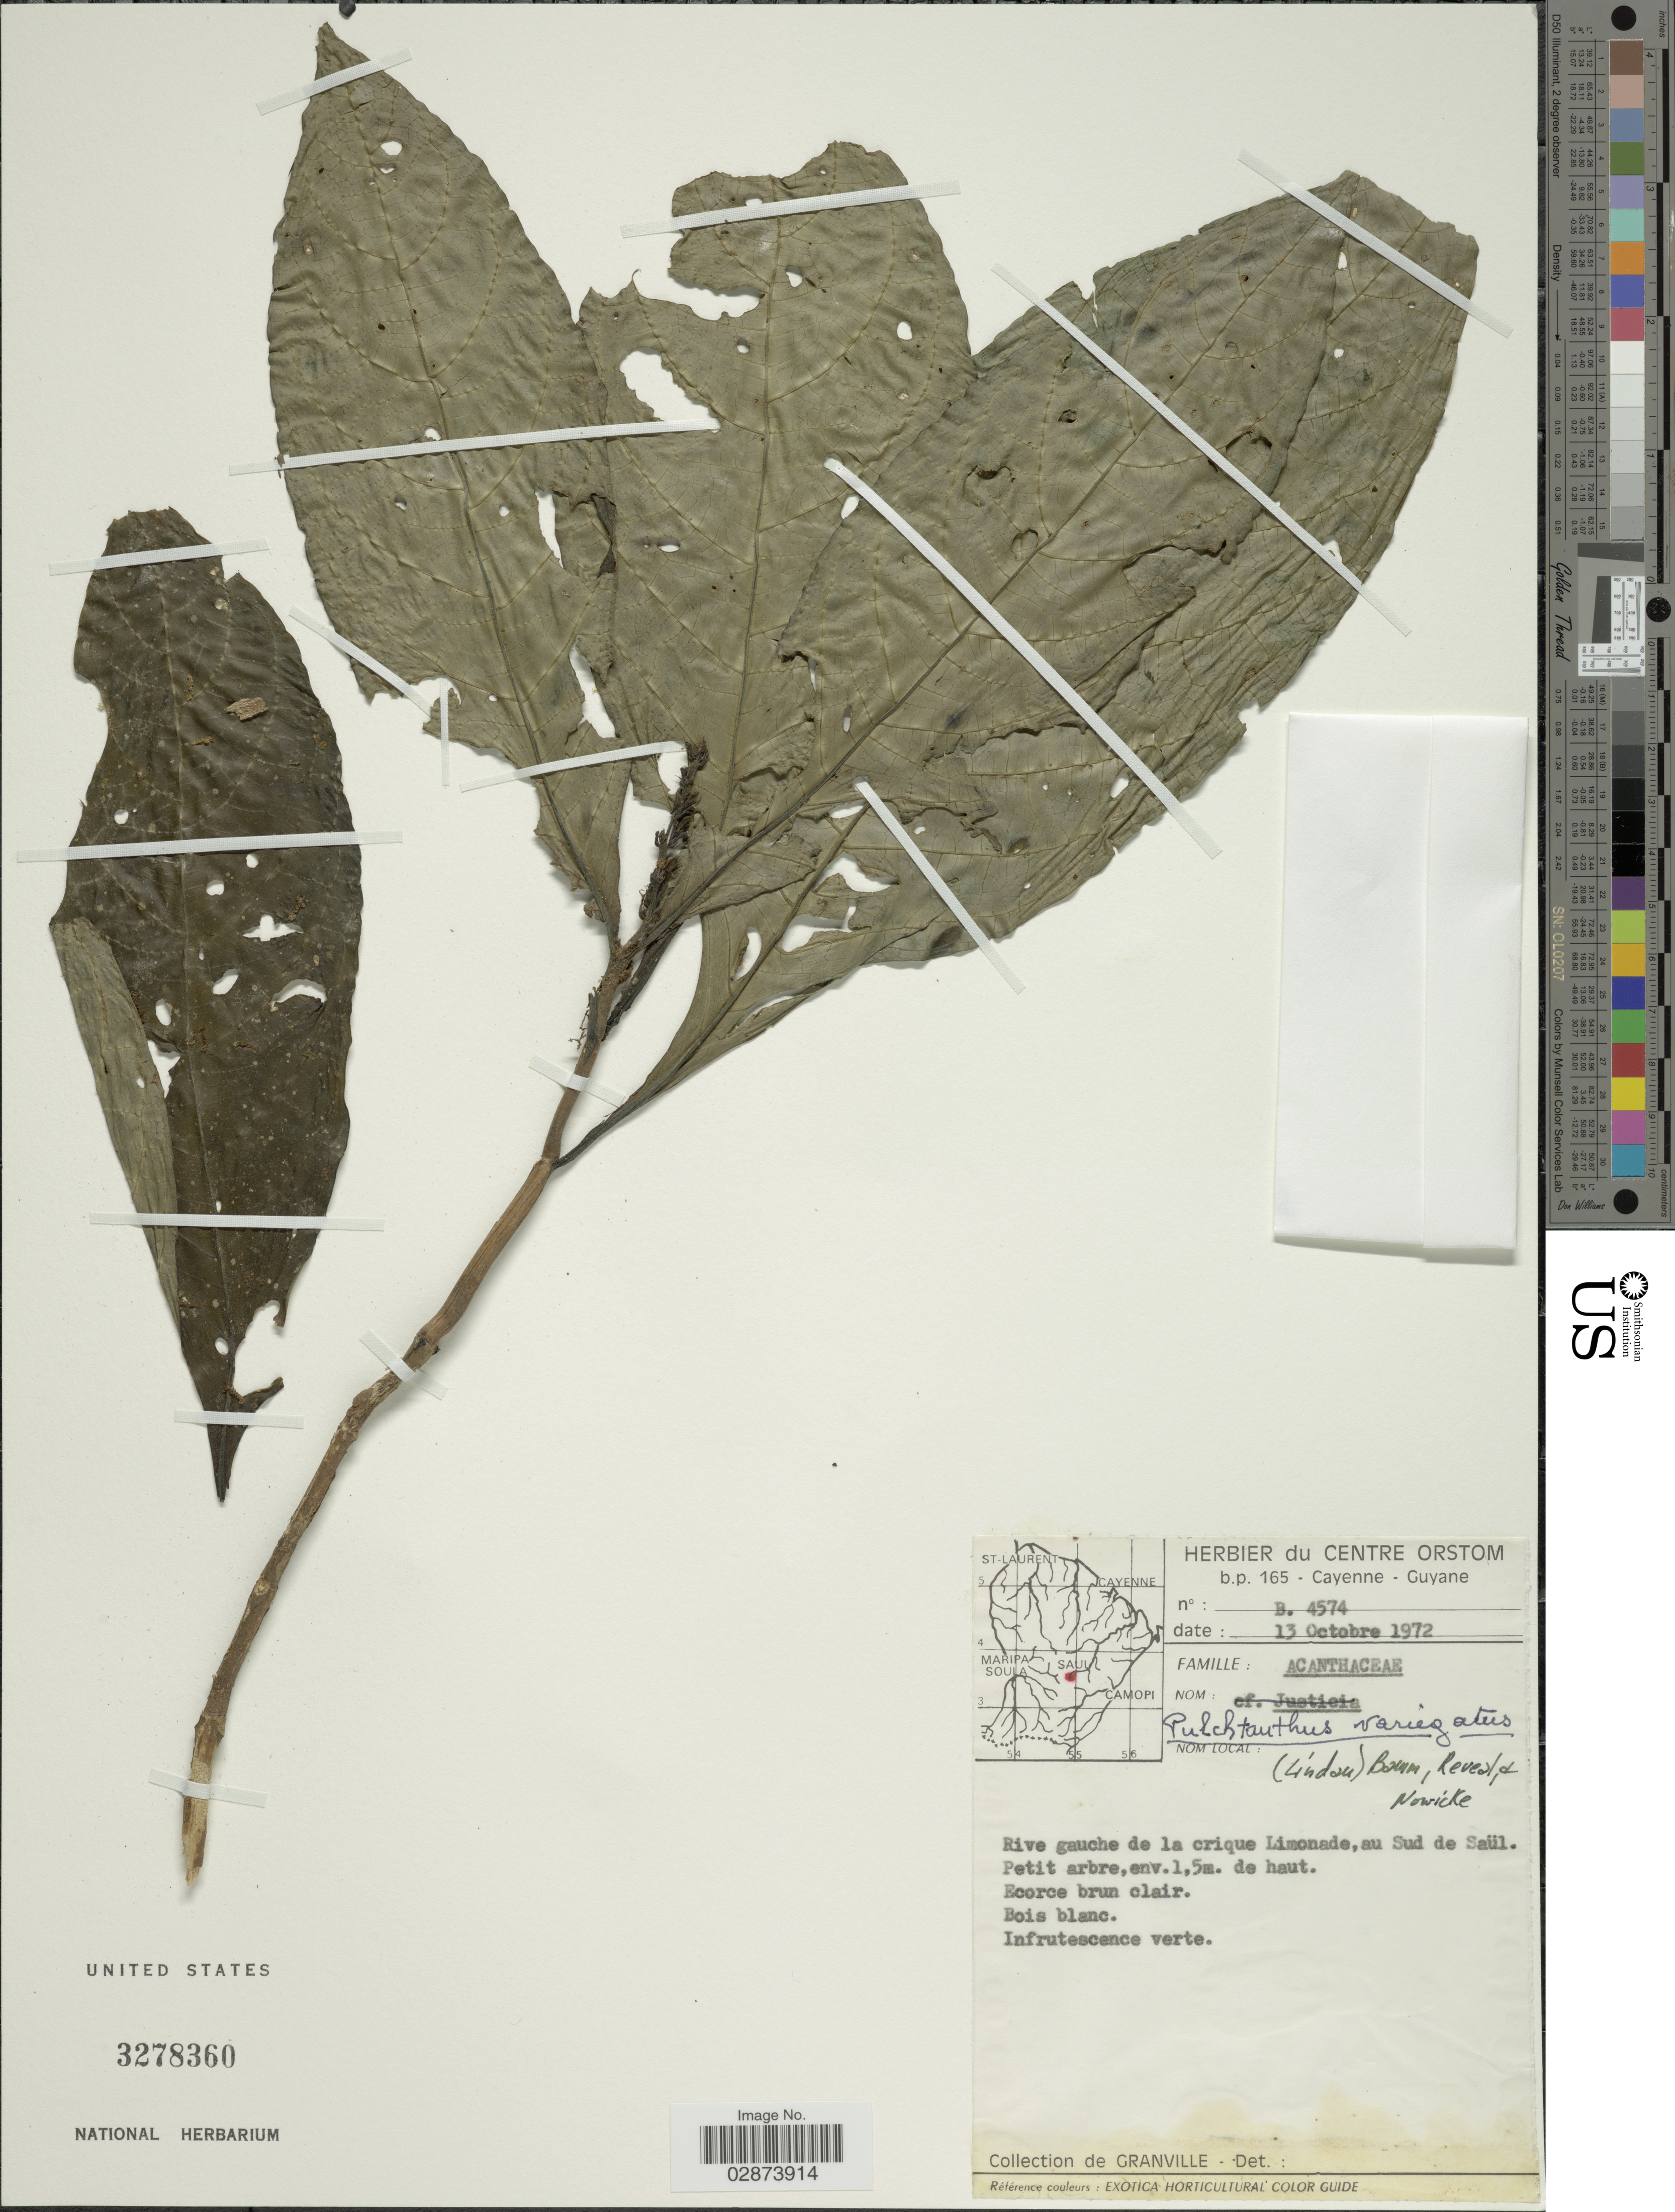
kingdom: Plantae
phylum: Tracheophyta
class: Magnoliopsida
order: Lamiales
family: Acanthaceae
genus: Pulchranthus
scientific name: Pulchranthus variegatus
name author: (Aubl.) V.M. Baum et al.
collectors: de Granville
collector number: B 4574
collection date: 1972-10-13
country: French Guiana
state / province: Cayenne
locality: Rive gauche de la crique Limonade, au Sud de Saül.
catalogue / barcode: US 3278360